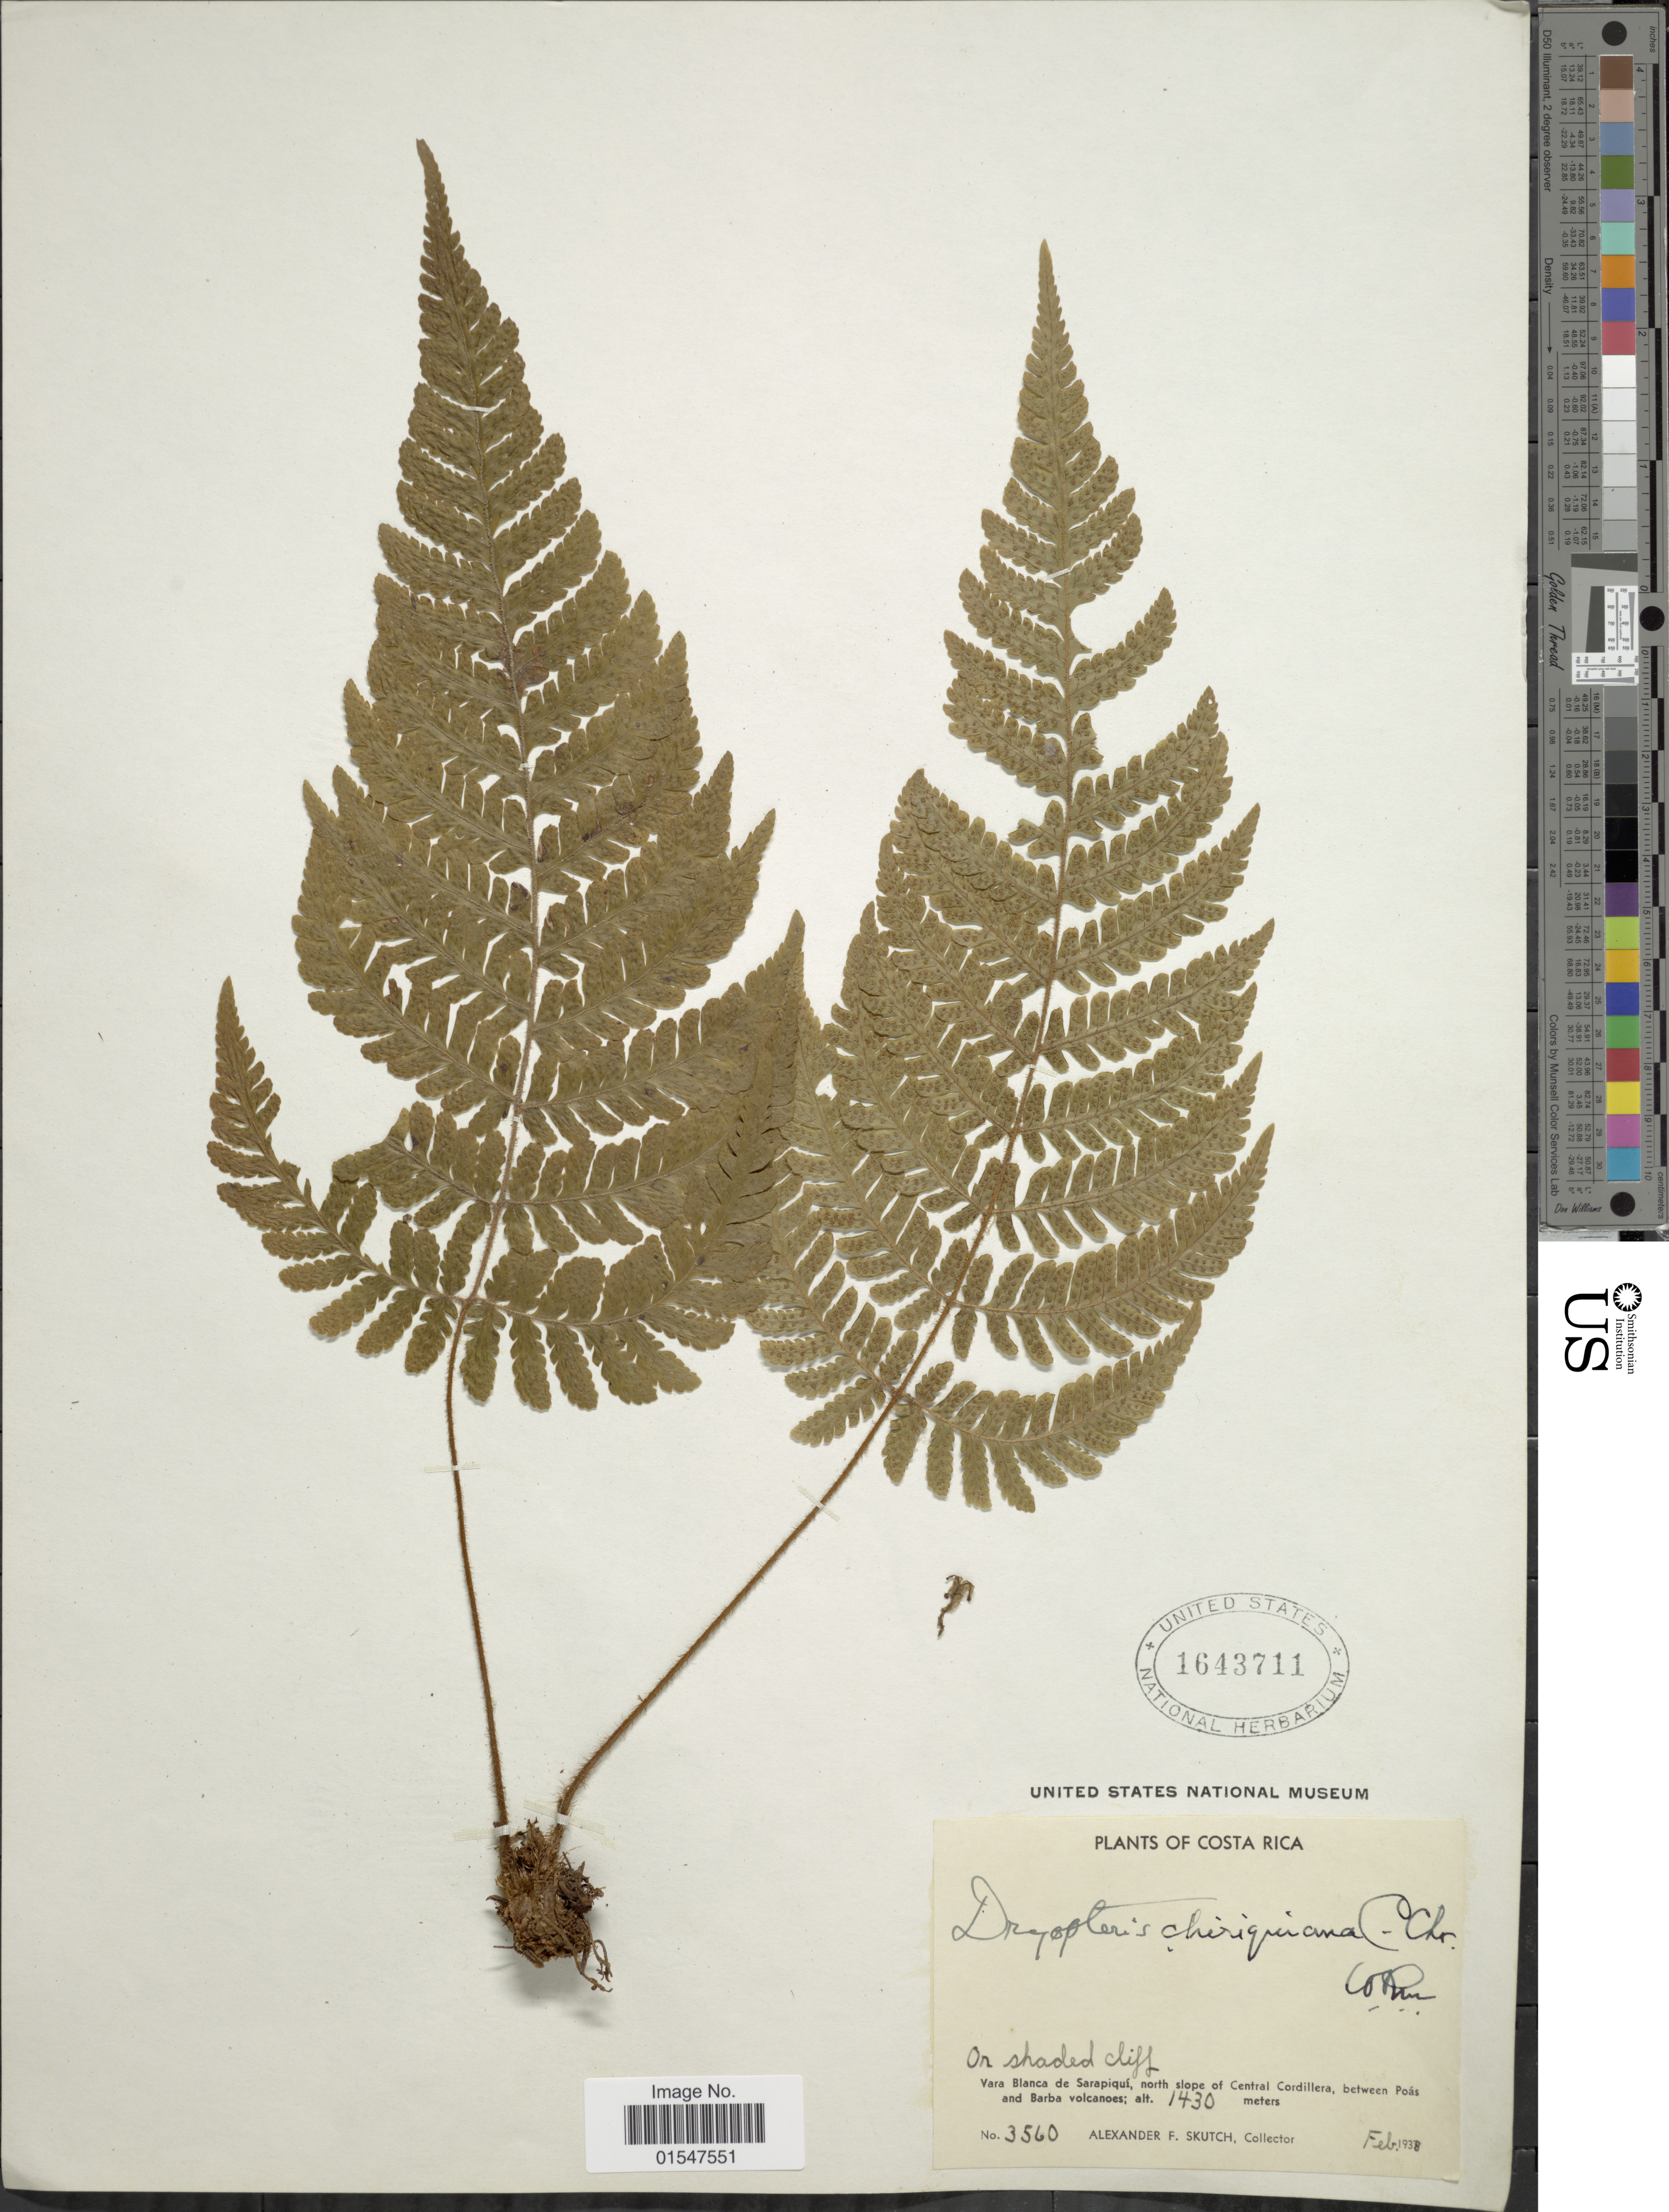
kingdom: Plantae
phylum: Tracheophyta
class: Polypodiopsida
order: Polypodiales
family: Dryopteridaceae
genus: Ctenitis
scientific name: Ctenitis chiriquiana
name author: (C. Chr.) Lellinger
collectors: A. F. Skutch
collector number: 3560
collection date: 1938-02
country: Costa Rica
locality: Costa Rica, Vara Blanca de Sarapique, north slope of Central Cordilleram between Poás and Barba volcanos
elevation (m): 1430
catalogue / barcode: US 1643711